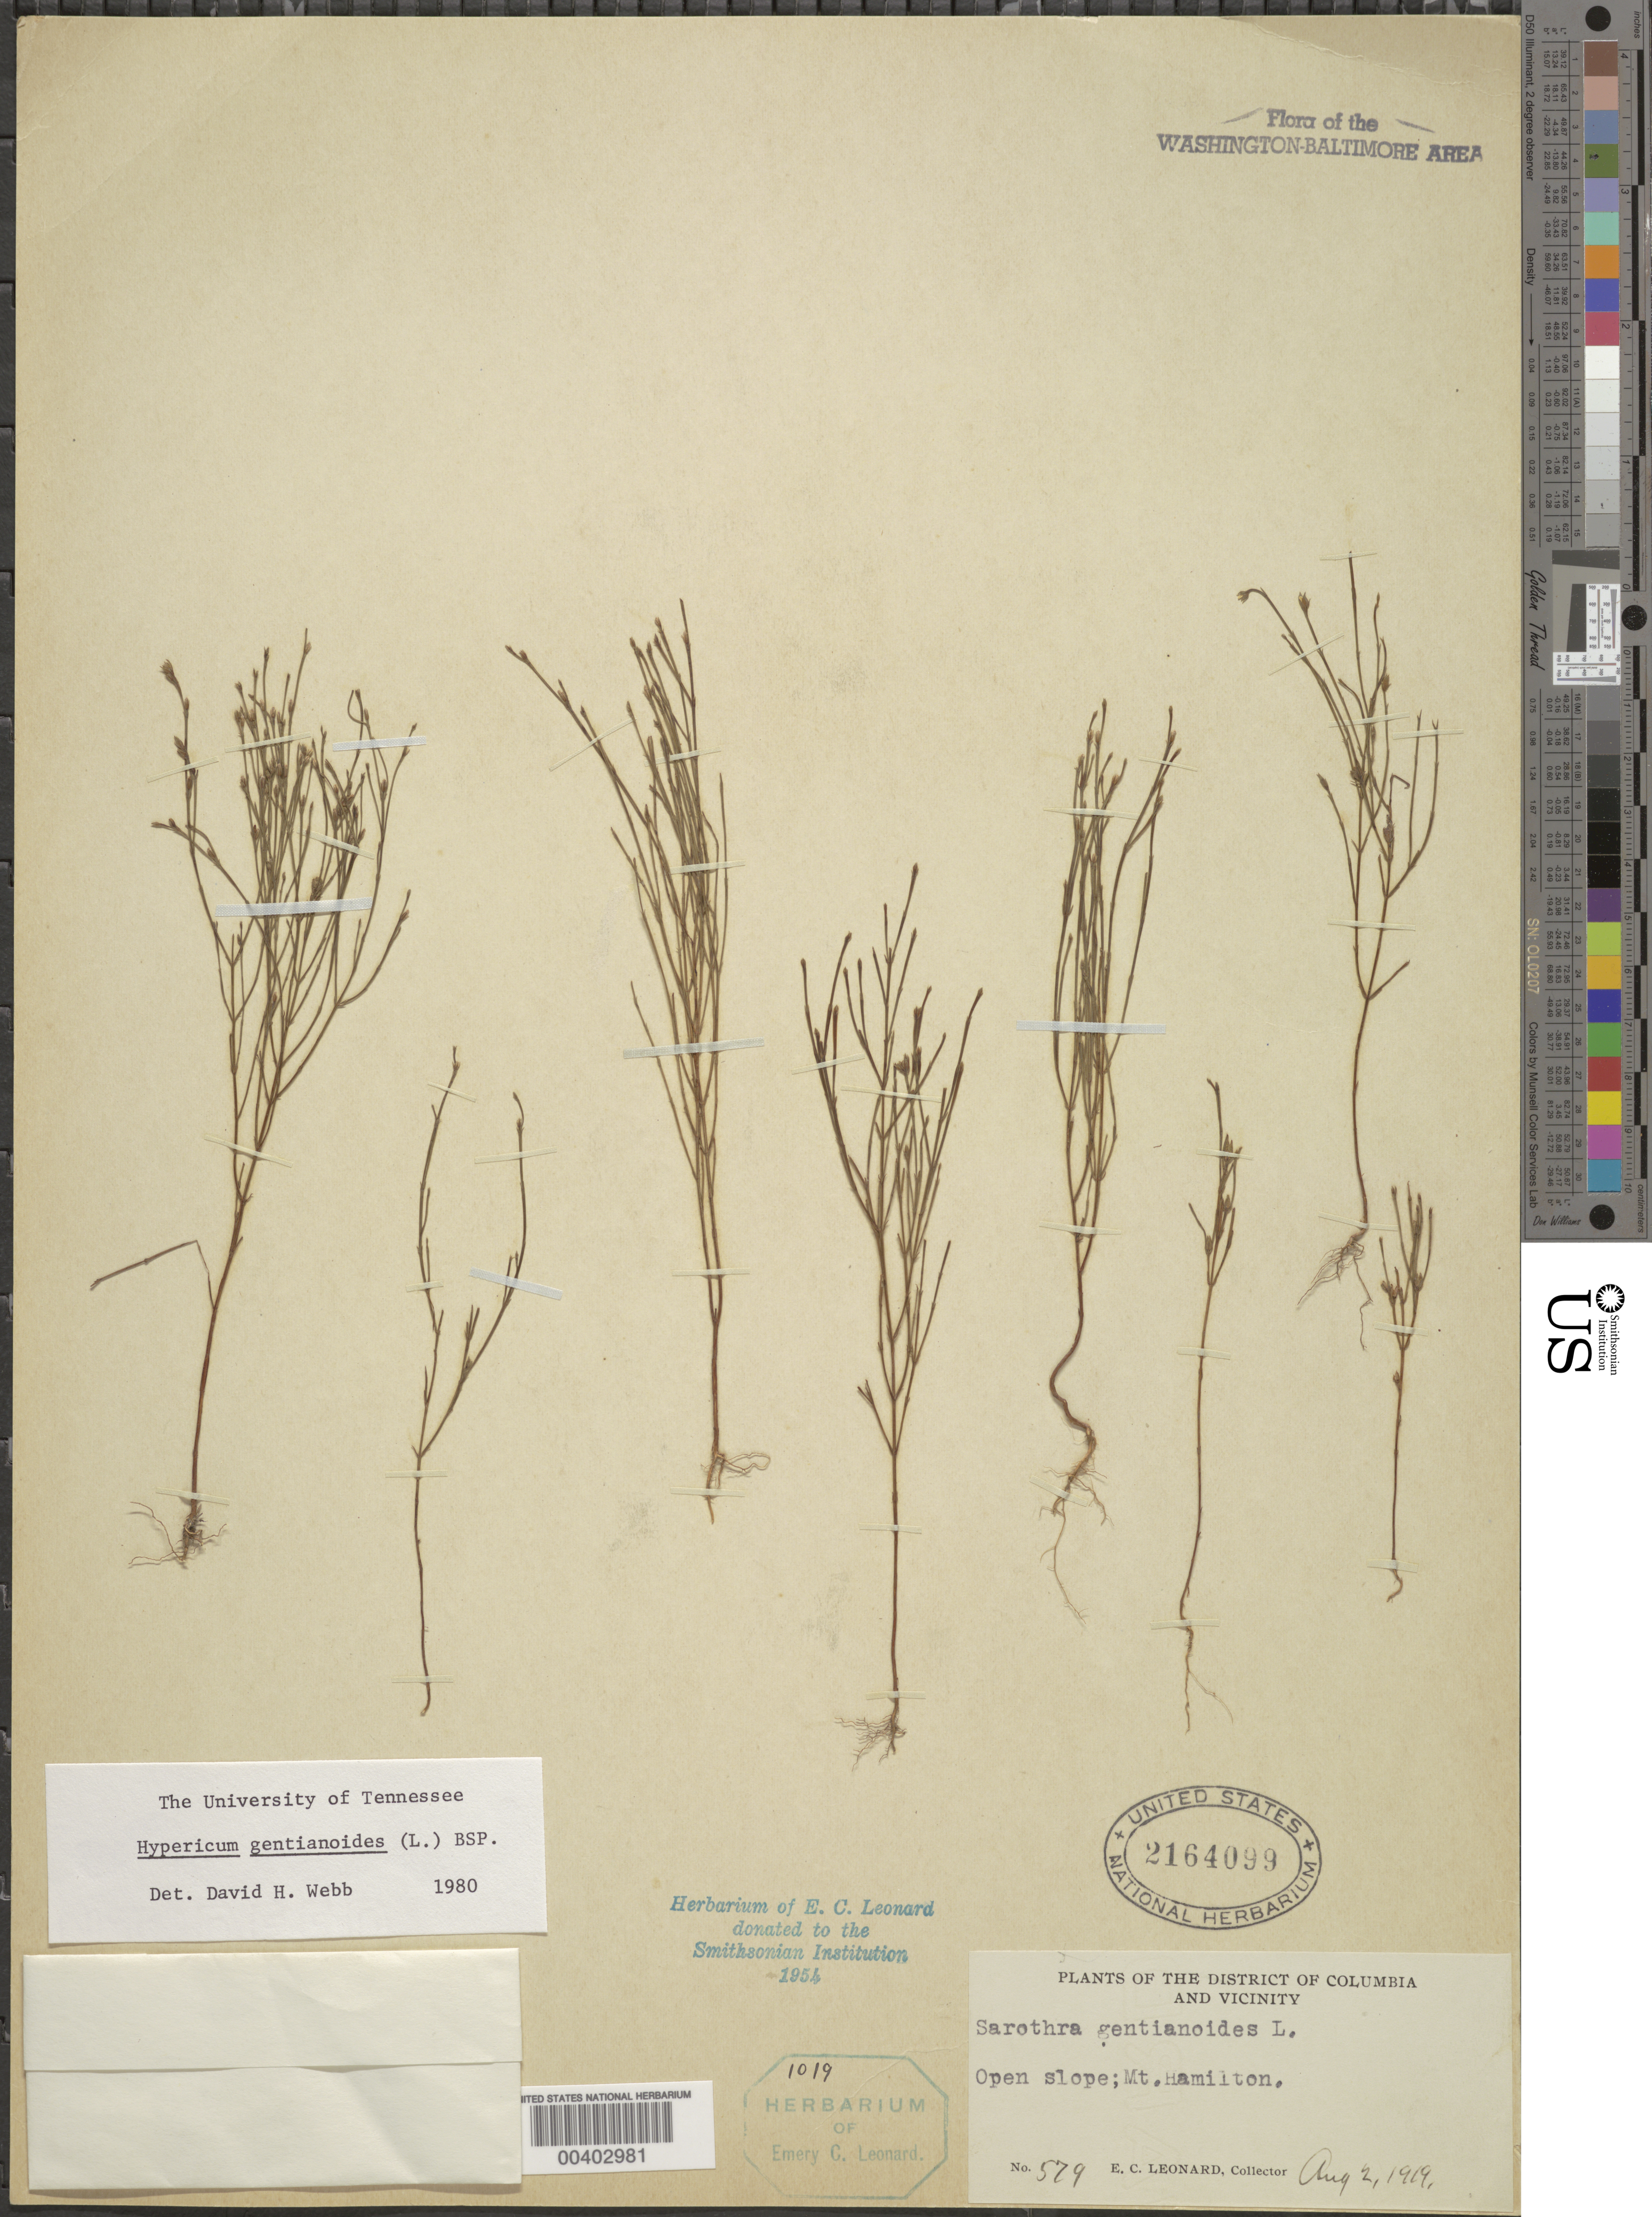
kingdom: Plantae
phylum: Tracheophyta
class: Magnoliopsida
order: Malpighiales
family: Hypericaceae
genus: Hypericum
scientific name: Hypericum gentianoides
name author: (L.) Britton, Stearns & Poggenb.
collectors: E. C. Leonard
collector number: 579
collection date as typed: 02 Aug 1919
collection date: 1919-08-02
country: United States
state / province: District of Columbia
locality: Mount Hamilton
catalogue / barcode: US 2164099